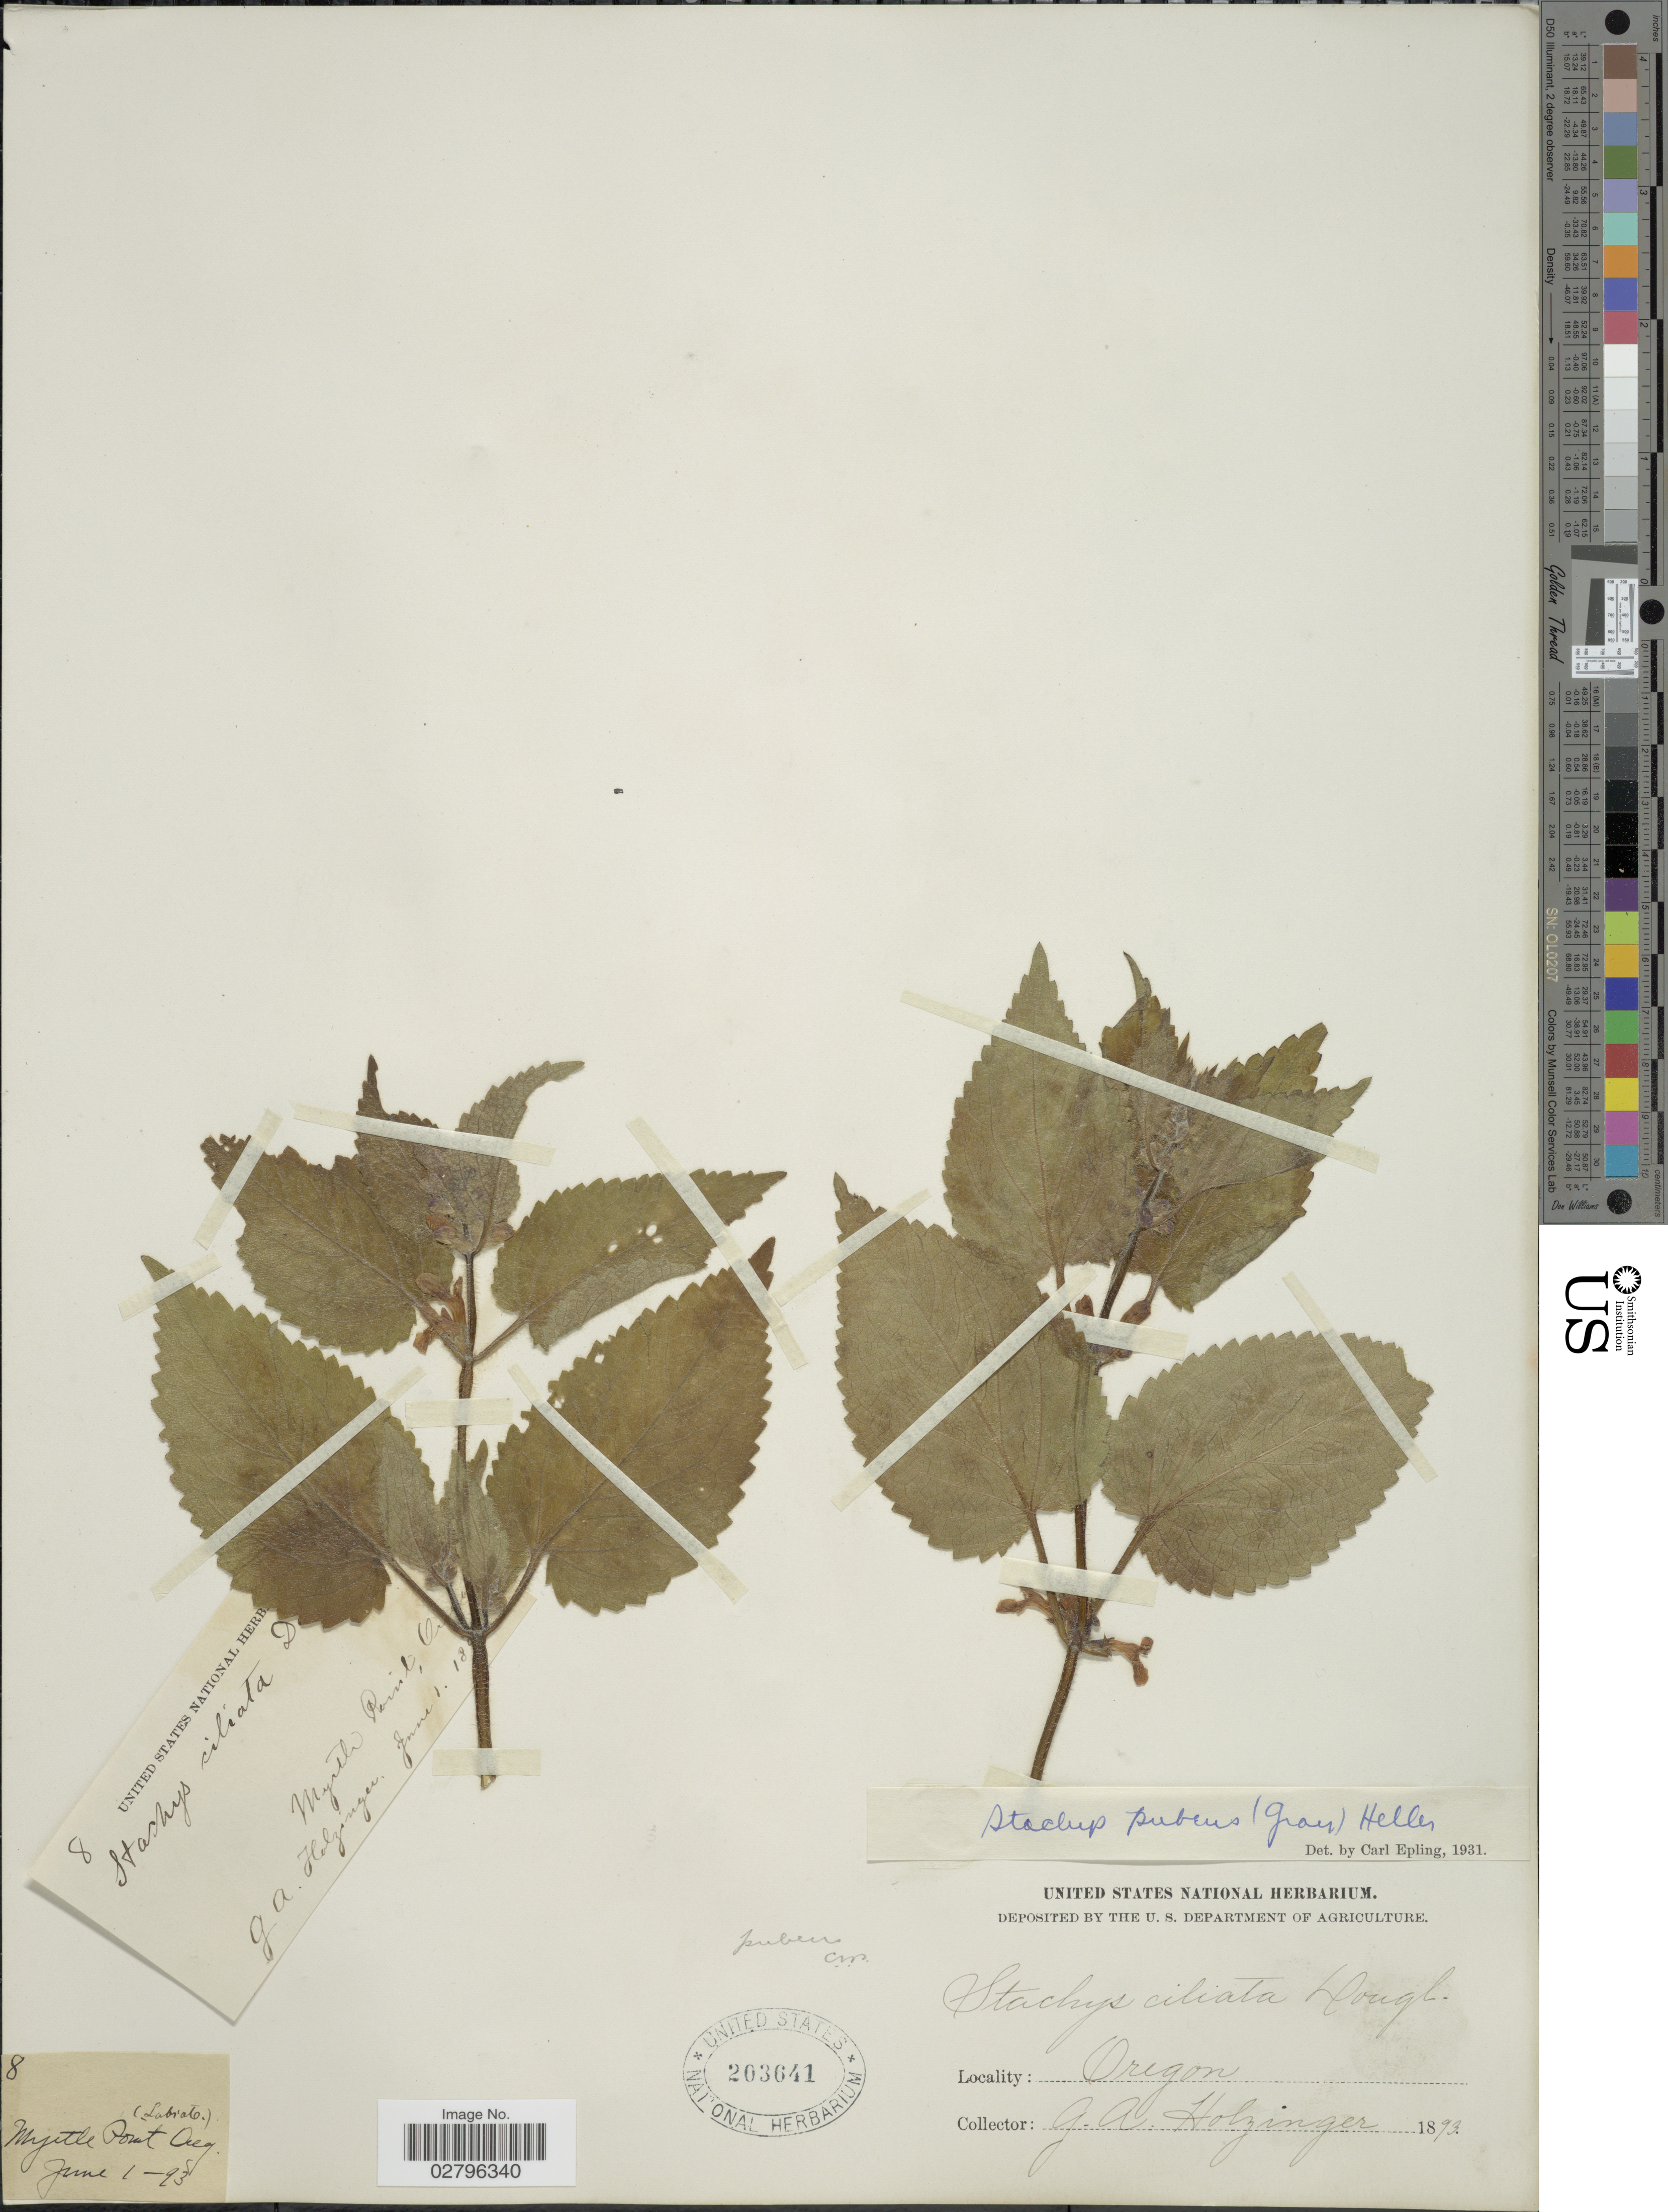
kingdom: Plantae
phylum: Tracheophyta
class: Magnoliopsida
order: Lamiales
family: Lamiaceae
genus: Stachys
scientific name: Stachys mexicana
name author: Benth.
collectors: G. A. Holzinger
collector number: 8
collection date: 1893-06-01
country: United States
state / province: Oregon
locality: Myrtle Point.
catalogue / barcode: US 203641